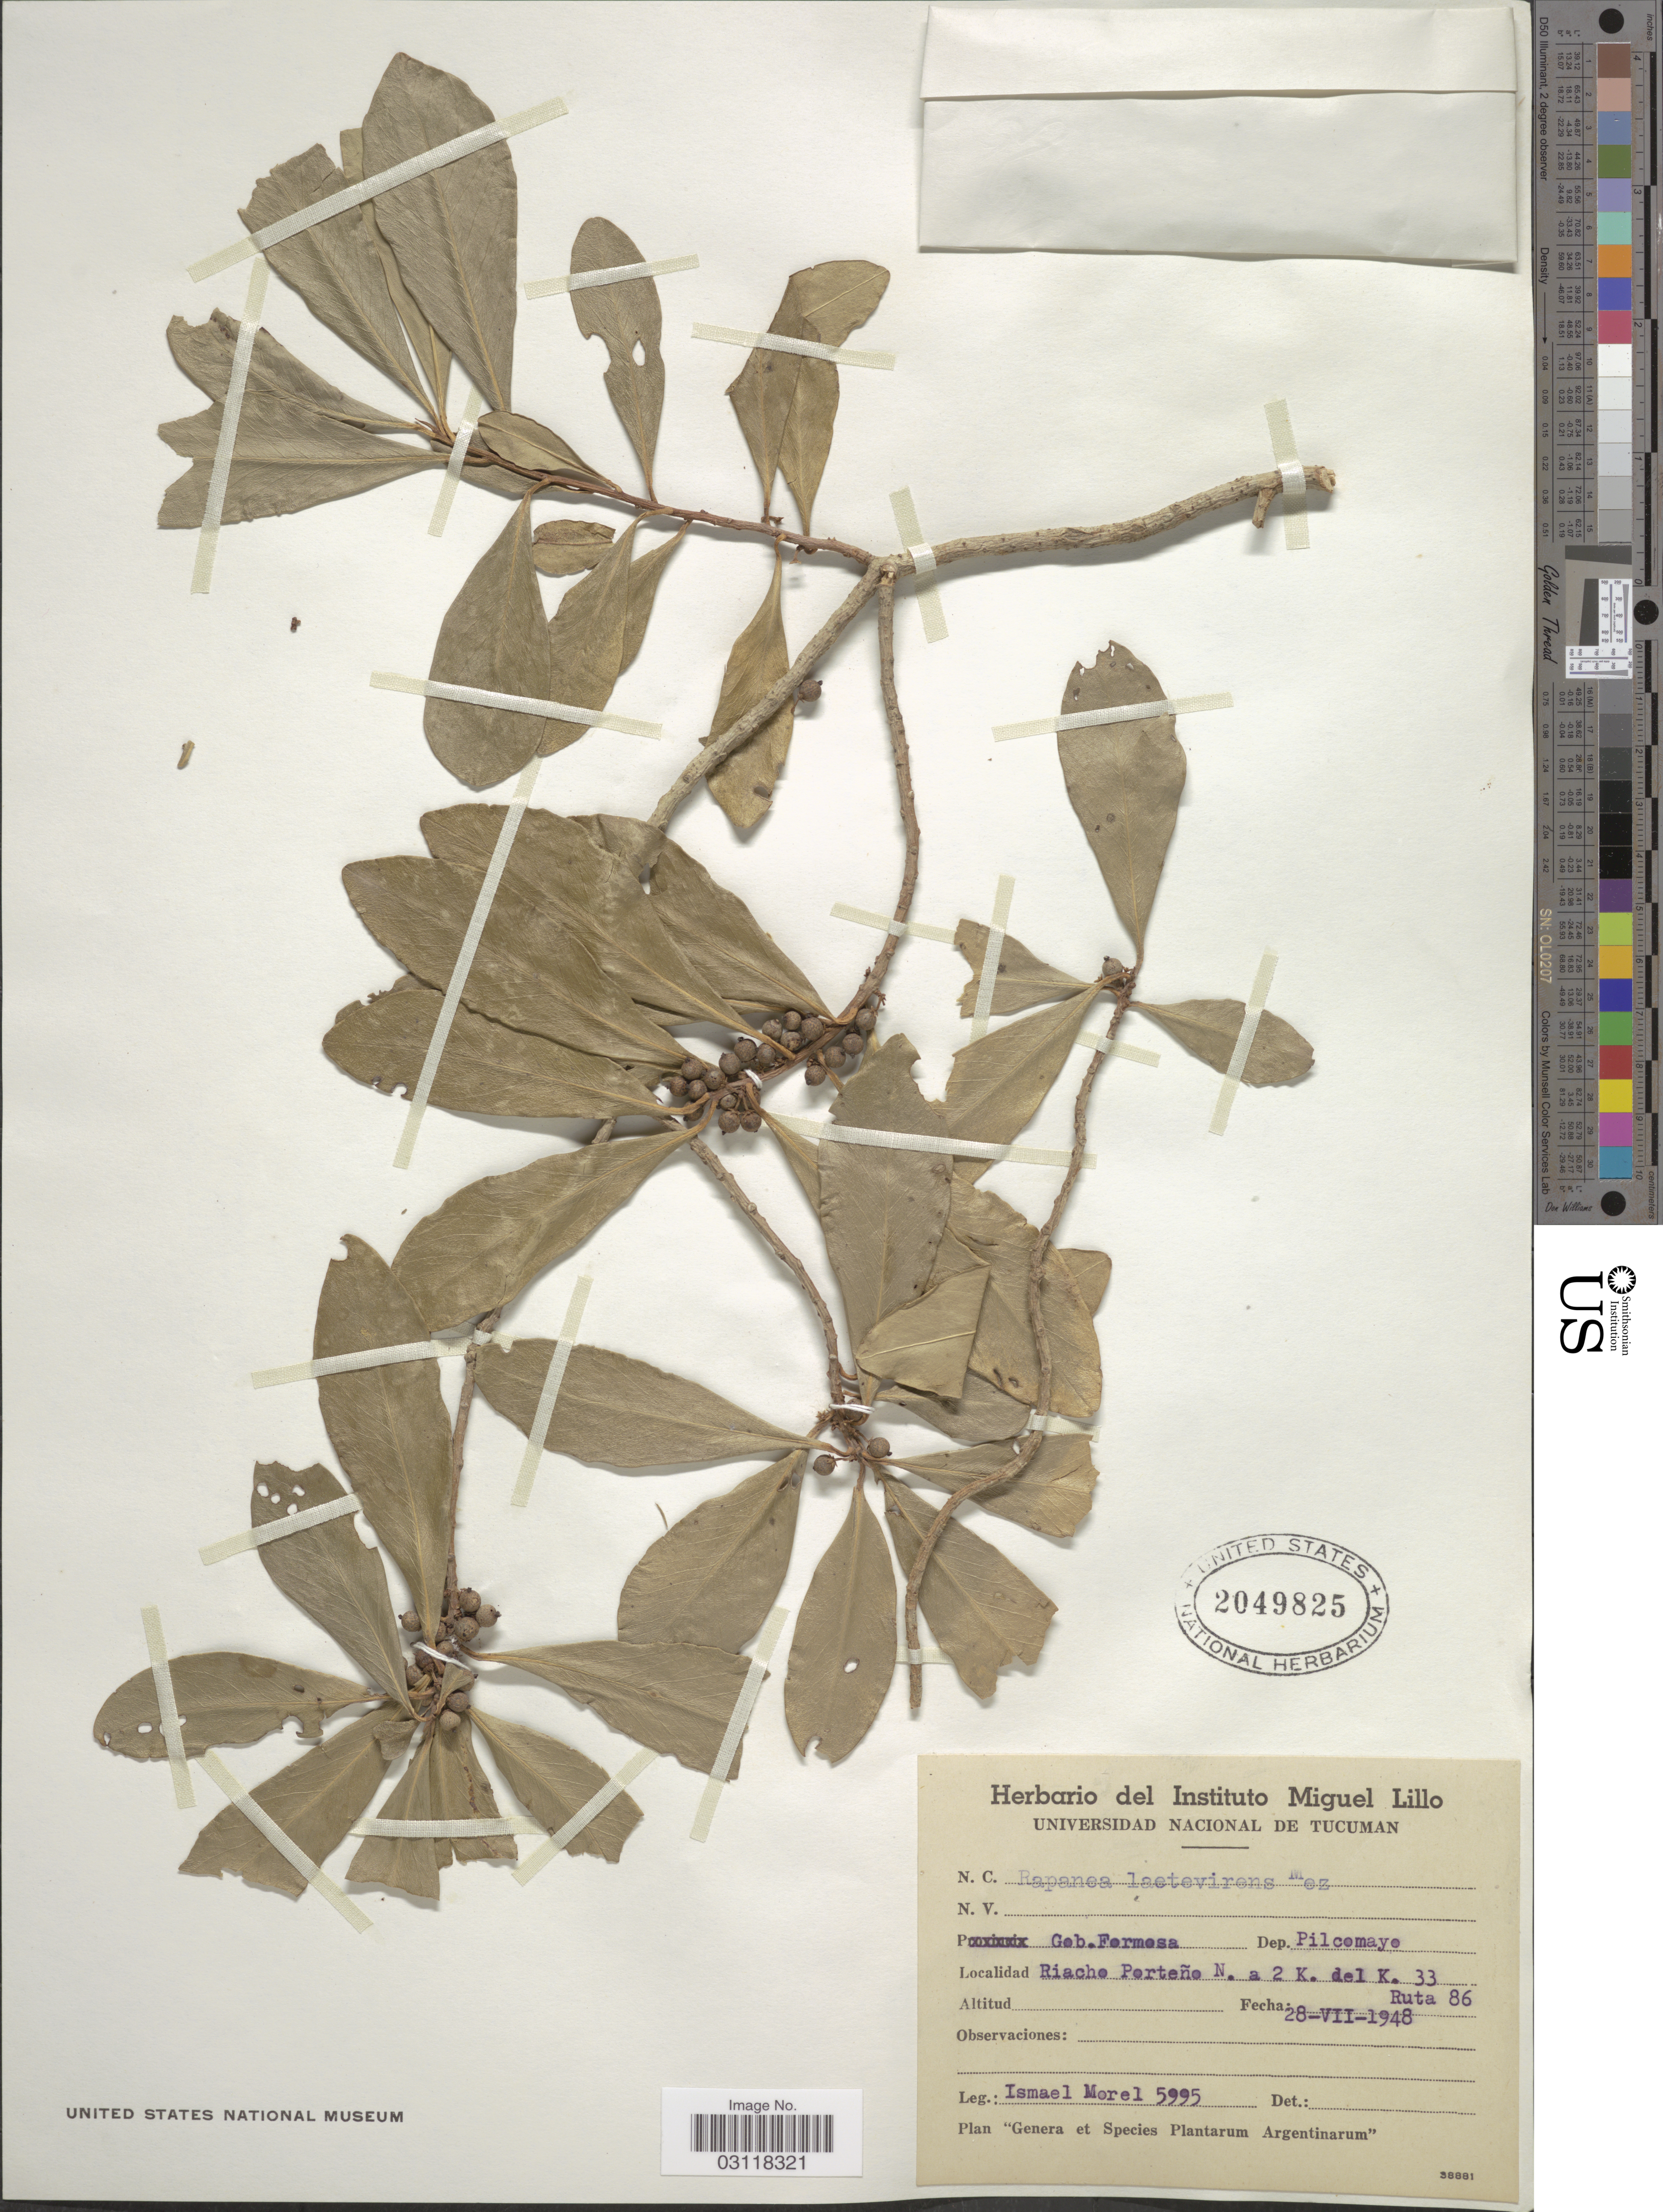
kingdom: Plantae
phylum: Tracheophyta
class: Magnoliopsida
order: Ericales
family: Primulaceae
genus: Rapanea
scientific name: Rapanea laetevirens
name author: Mez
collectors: I. Morel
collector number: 5995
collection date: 1948-07-28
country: Argentina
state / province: Formosa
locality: Gob. Formosa. Dep. Pilcomayo. Riacho Porteño N. a 2 K. del K. 33 Ruta 86.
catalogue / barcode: US 2049825